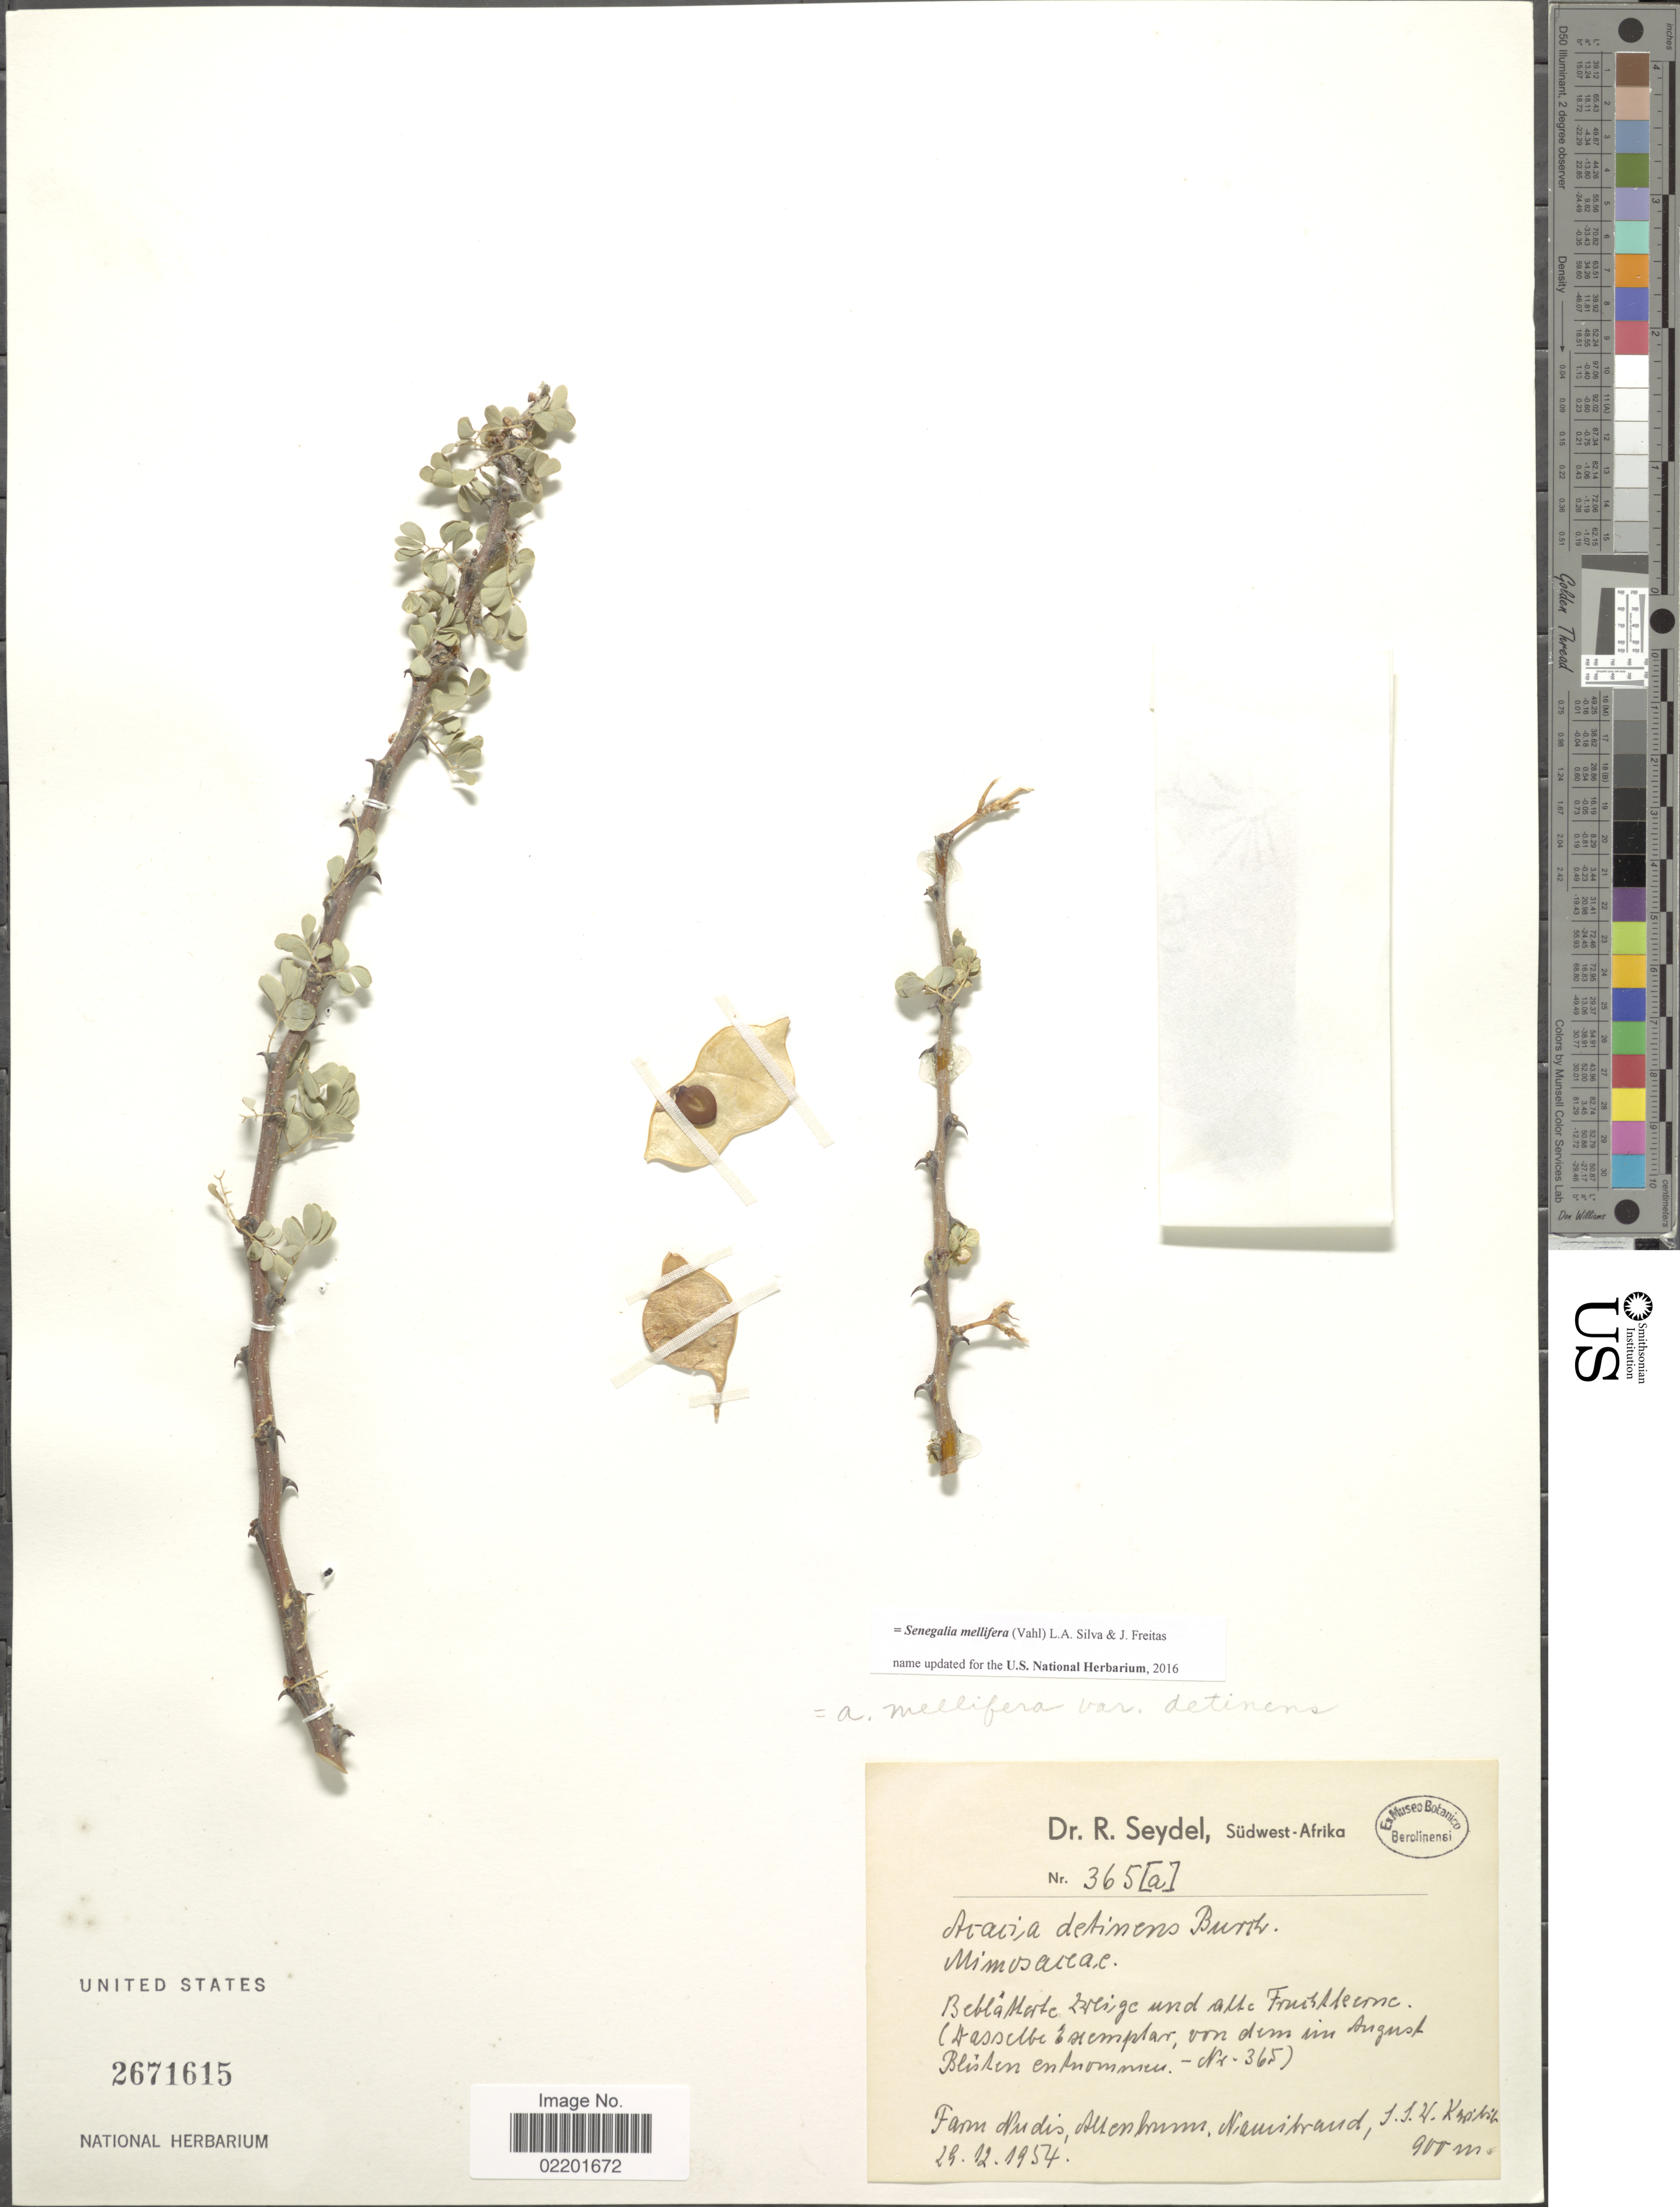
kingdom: Plantae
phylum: Tracheophyta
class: Magnoliopsida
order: Fabales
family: Fabaceae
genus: Senegalia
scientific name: Senegalia mellifera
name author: (Vahl) Seigler & Ebinger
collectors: R. Seydel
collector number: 365a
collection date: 1954-12-29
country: Namibia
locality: Sudwest-Afrika [Southwest Africa], Farm Nudis, Namibrand, S.S.W. Karibib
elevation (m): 900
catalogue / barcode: US 2671615